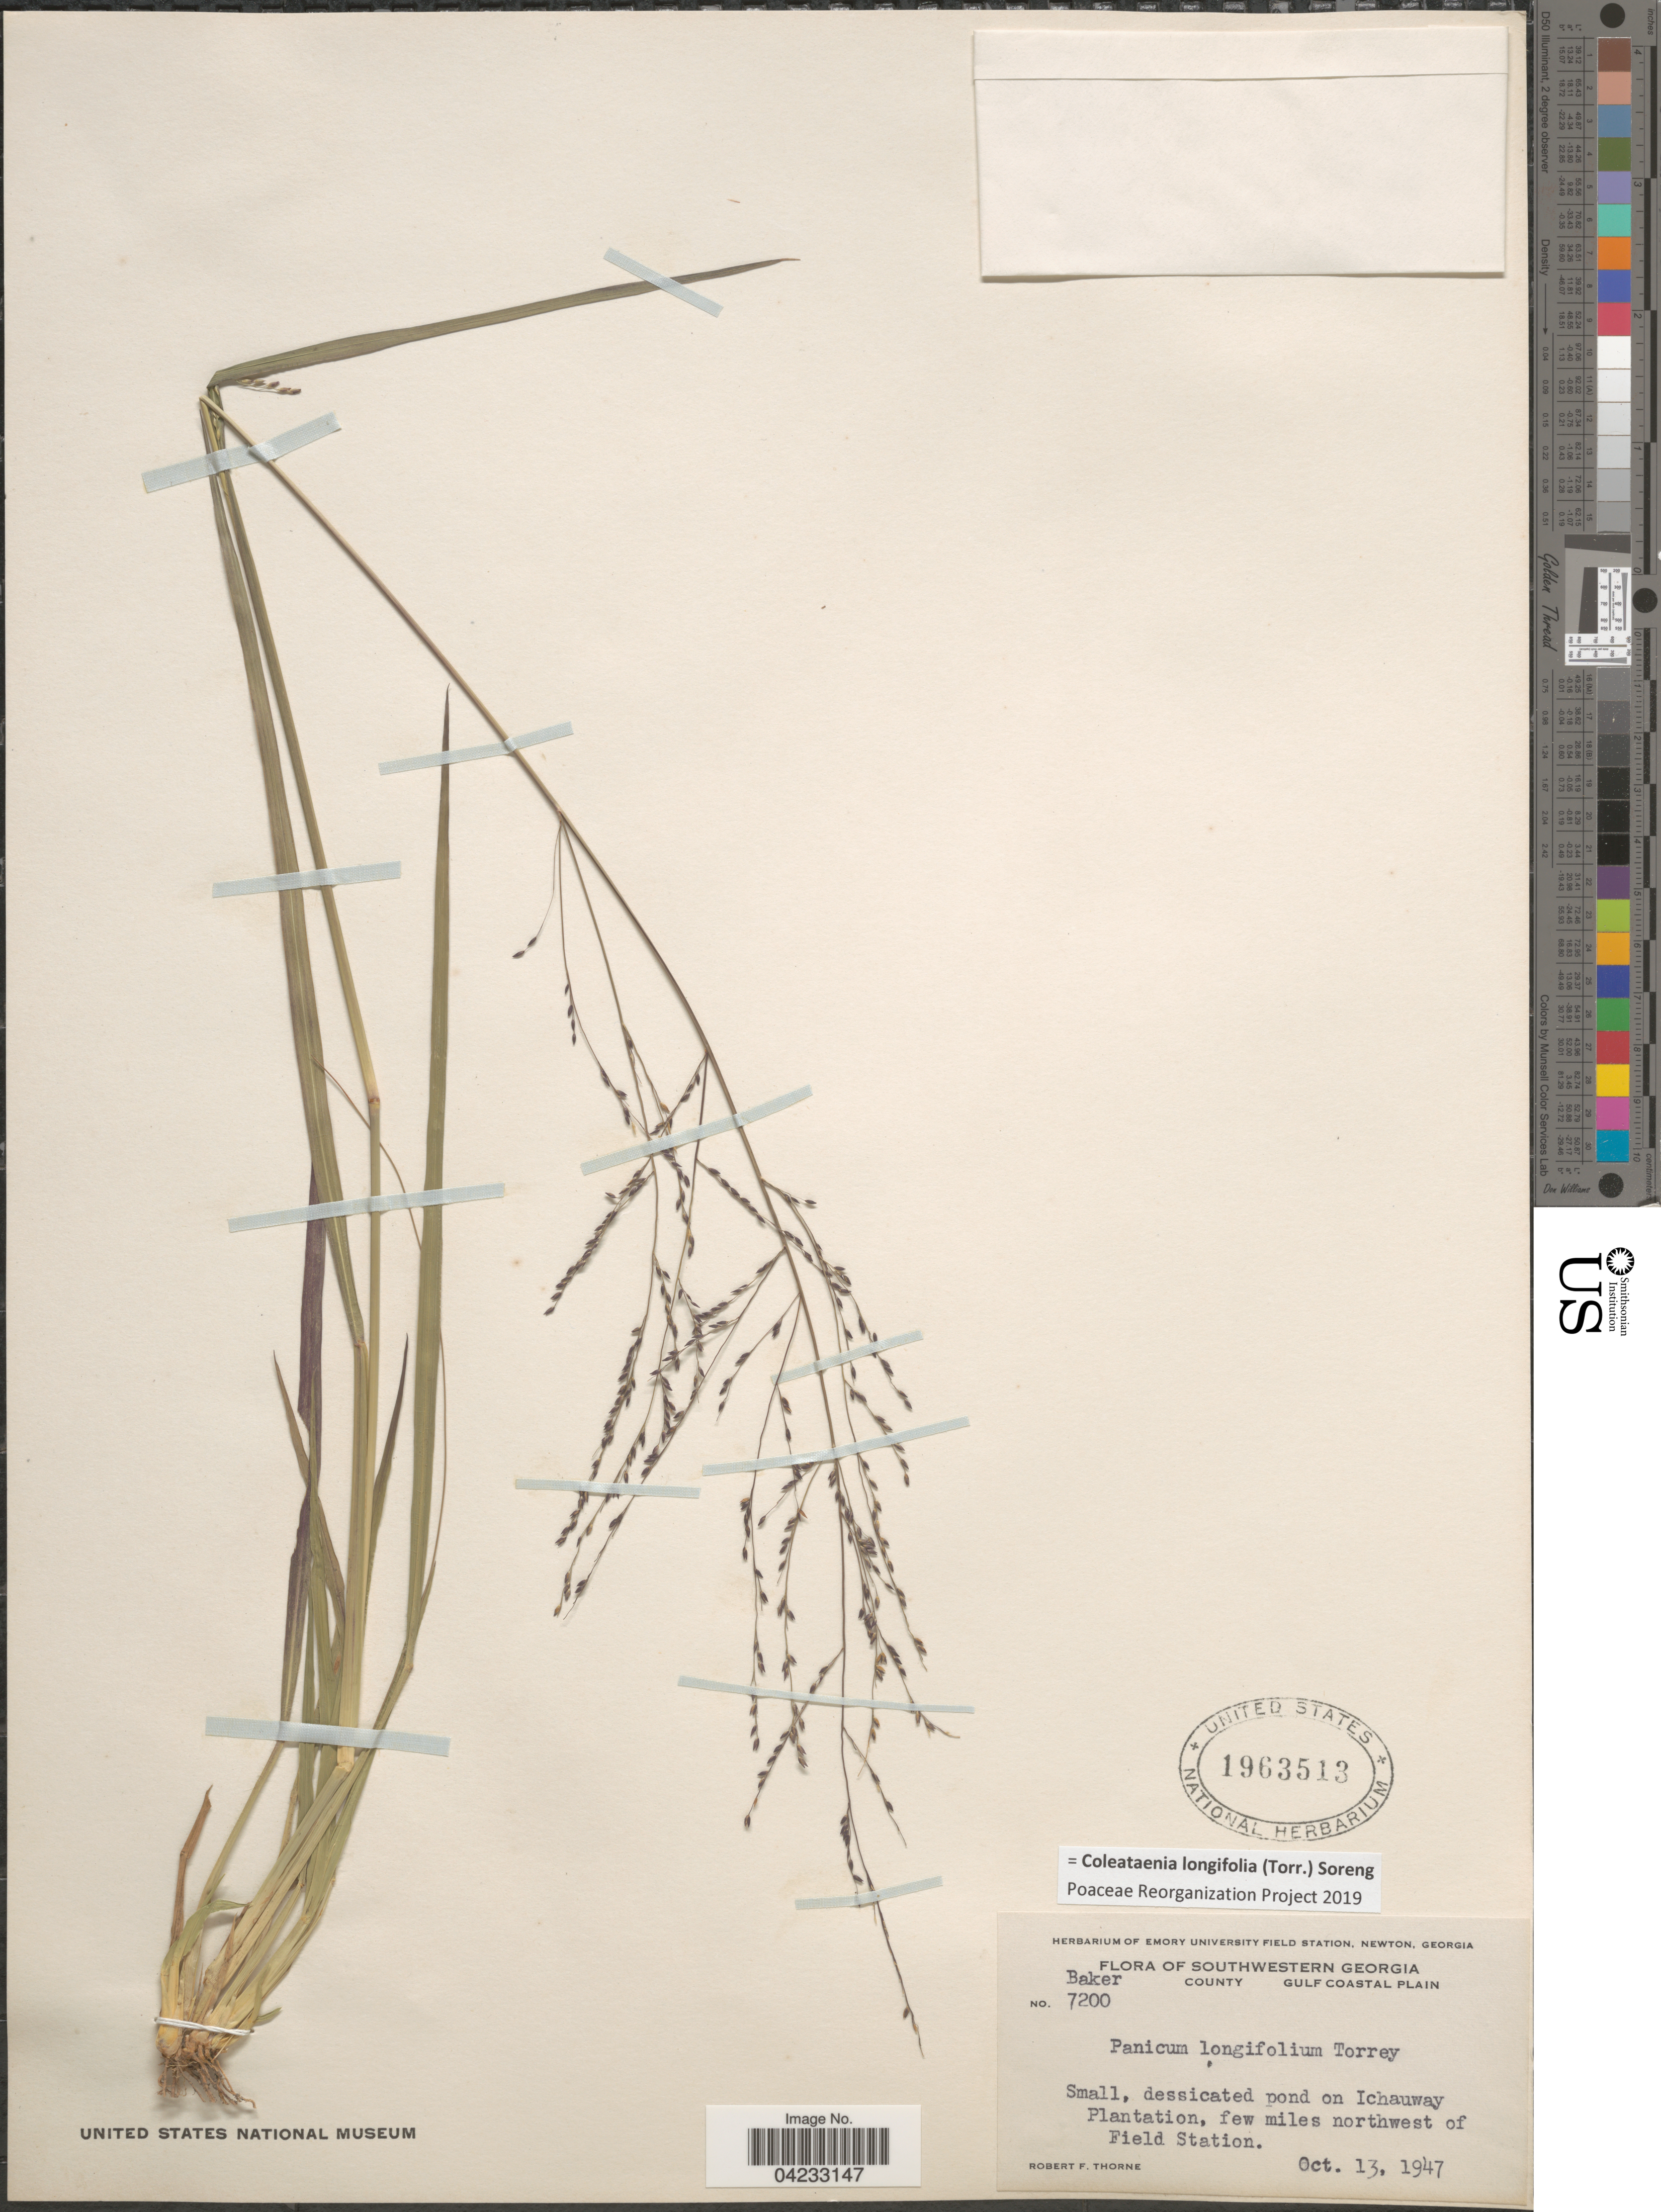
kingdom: Plantae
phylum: Tracheophyta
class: Liliopsida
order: Poales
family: Poaceae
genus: Coleataenia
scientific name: Coleataenia longifolia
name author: (Torr.) Soreng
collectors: R. F. Thorne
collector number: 7200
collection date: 1947-10-13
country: United States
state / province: Georgia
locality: Southwestern Georgia. Baker County. Gulf Coastal Plain. Small, dessicated pond on Ichauway Plantation, few miles northwest of Field Station.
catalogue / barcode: US 1963513